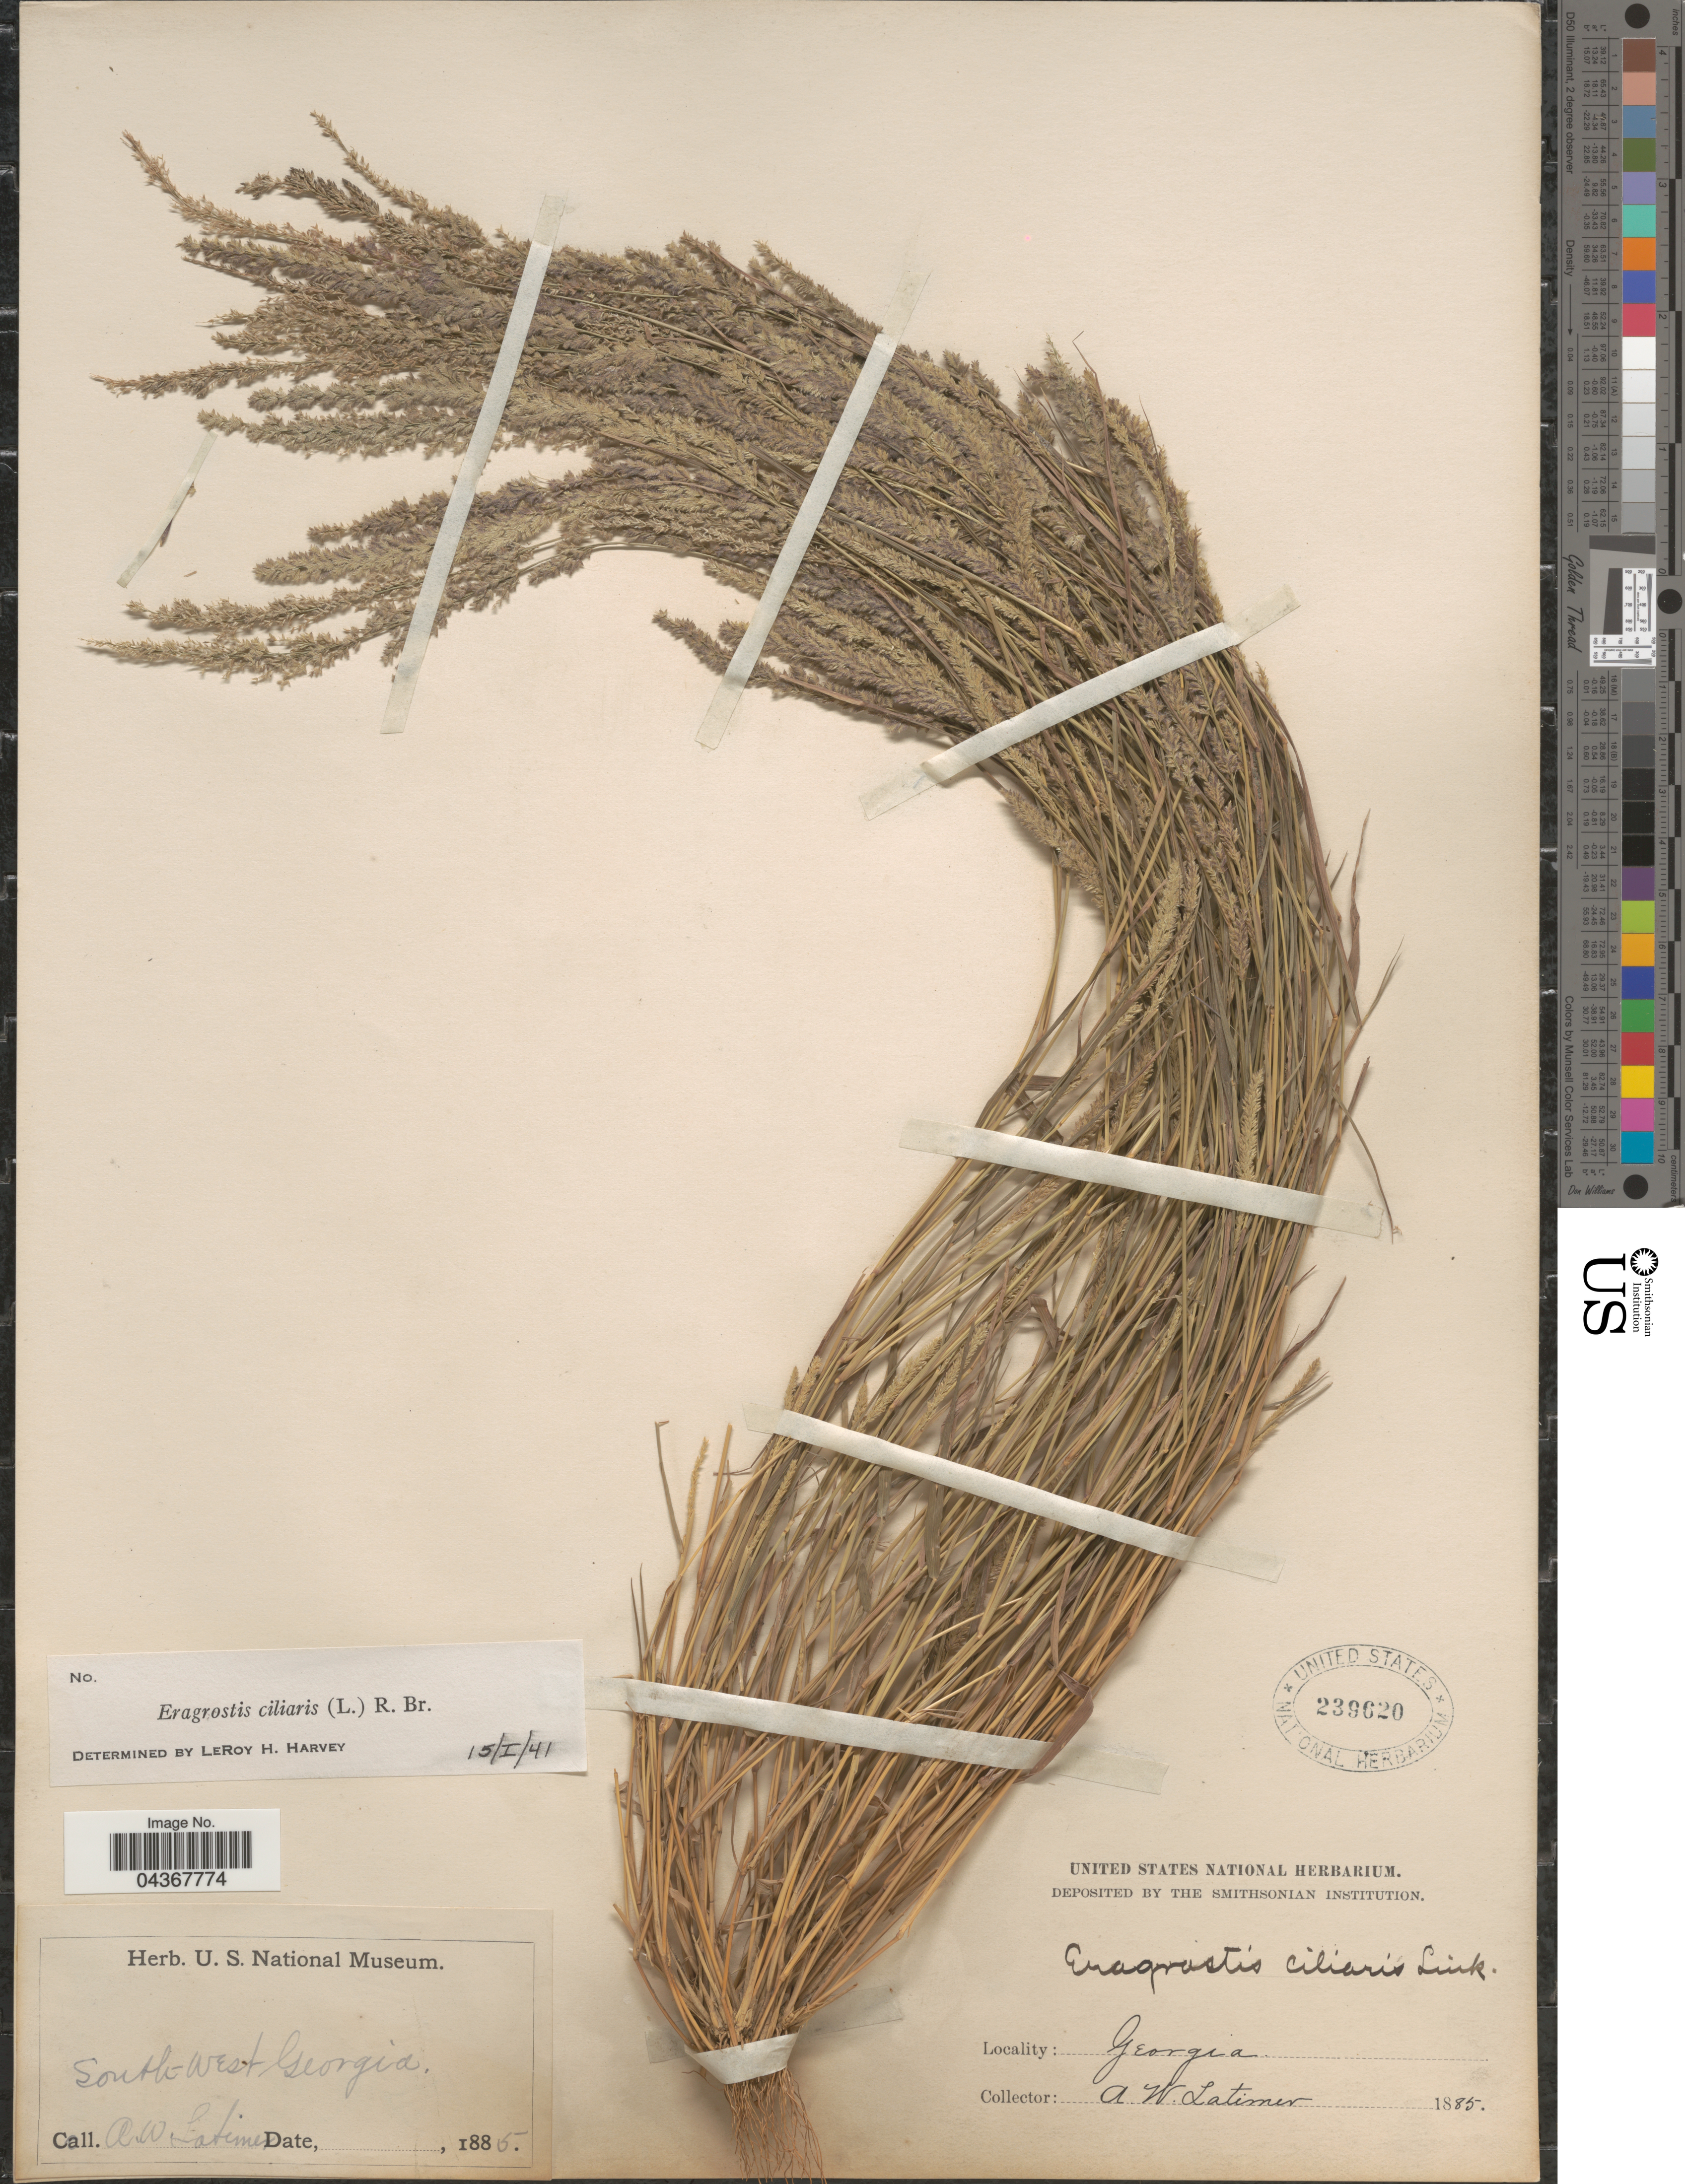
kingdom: Plantae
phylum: Tracheophyta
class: Liliopsida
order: Poales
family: Poaceae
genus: Eragrostis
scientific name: Eragrostis ciliaris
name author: (L.) R. Br.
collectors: A. Latimer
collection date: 1885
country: United States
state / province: Georgia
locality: South West Georgia.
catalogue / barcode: US 239620